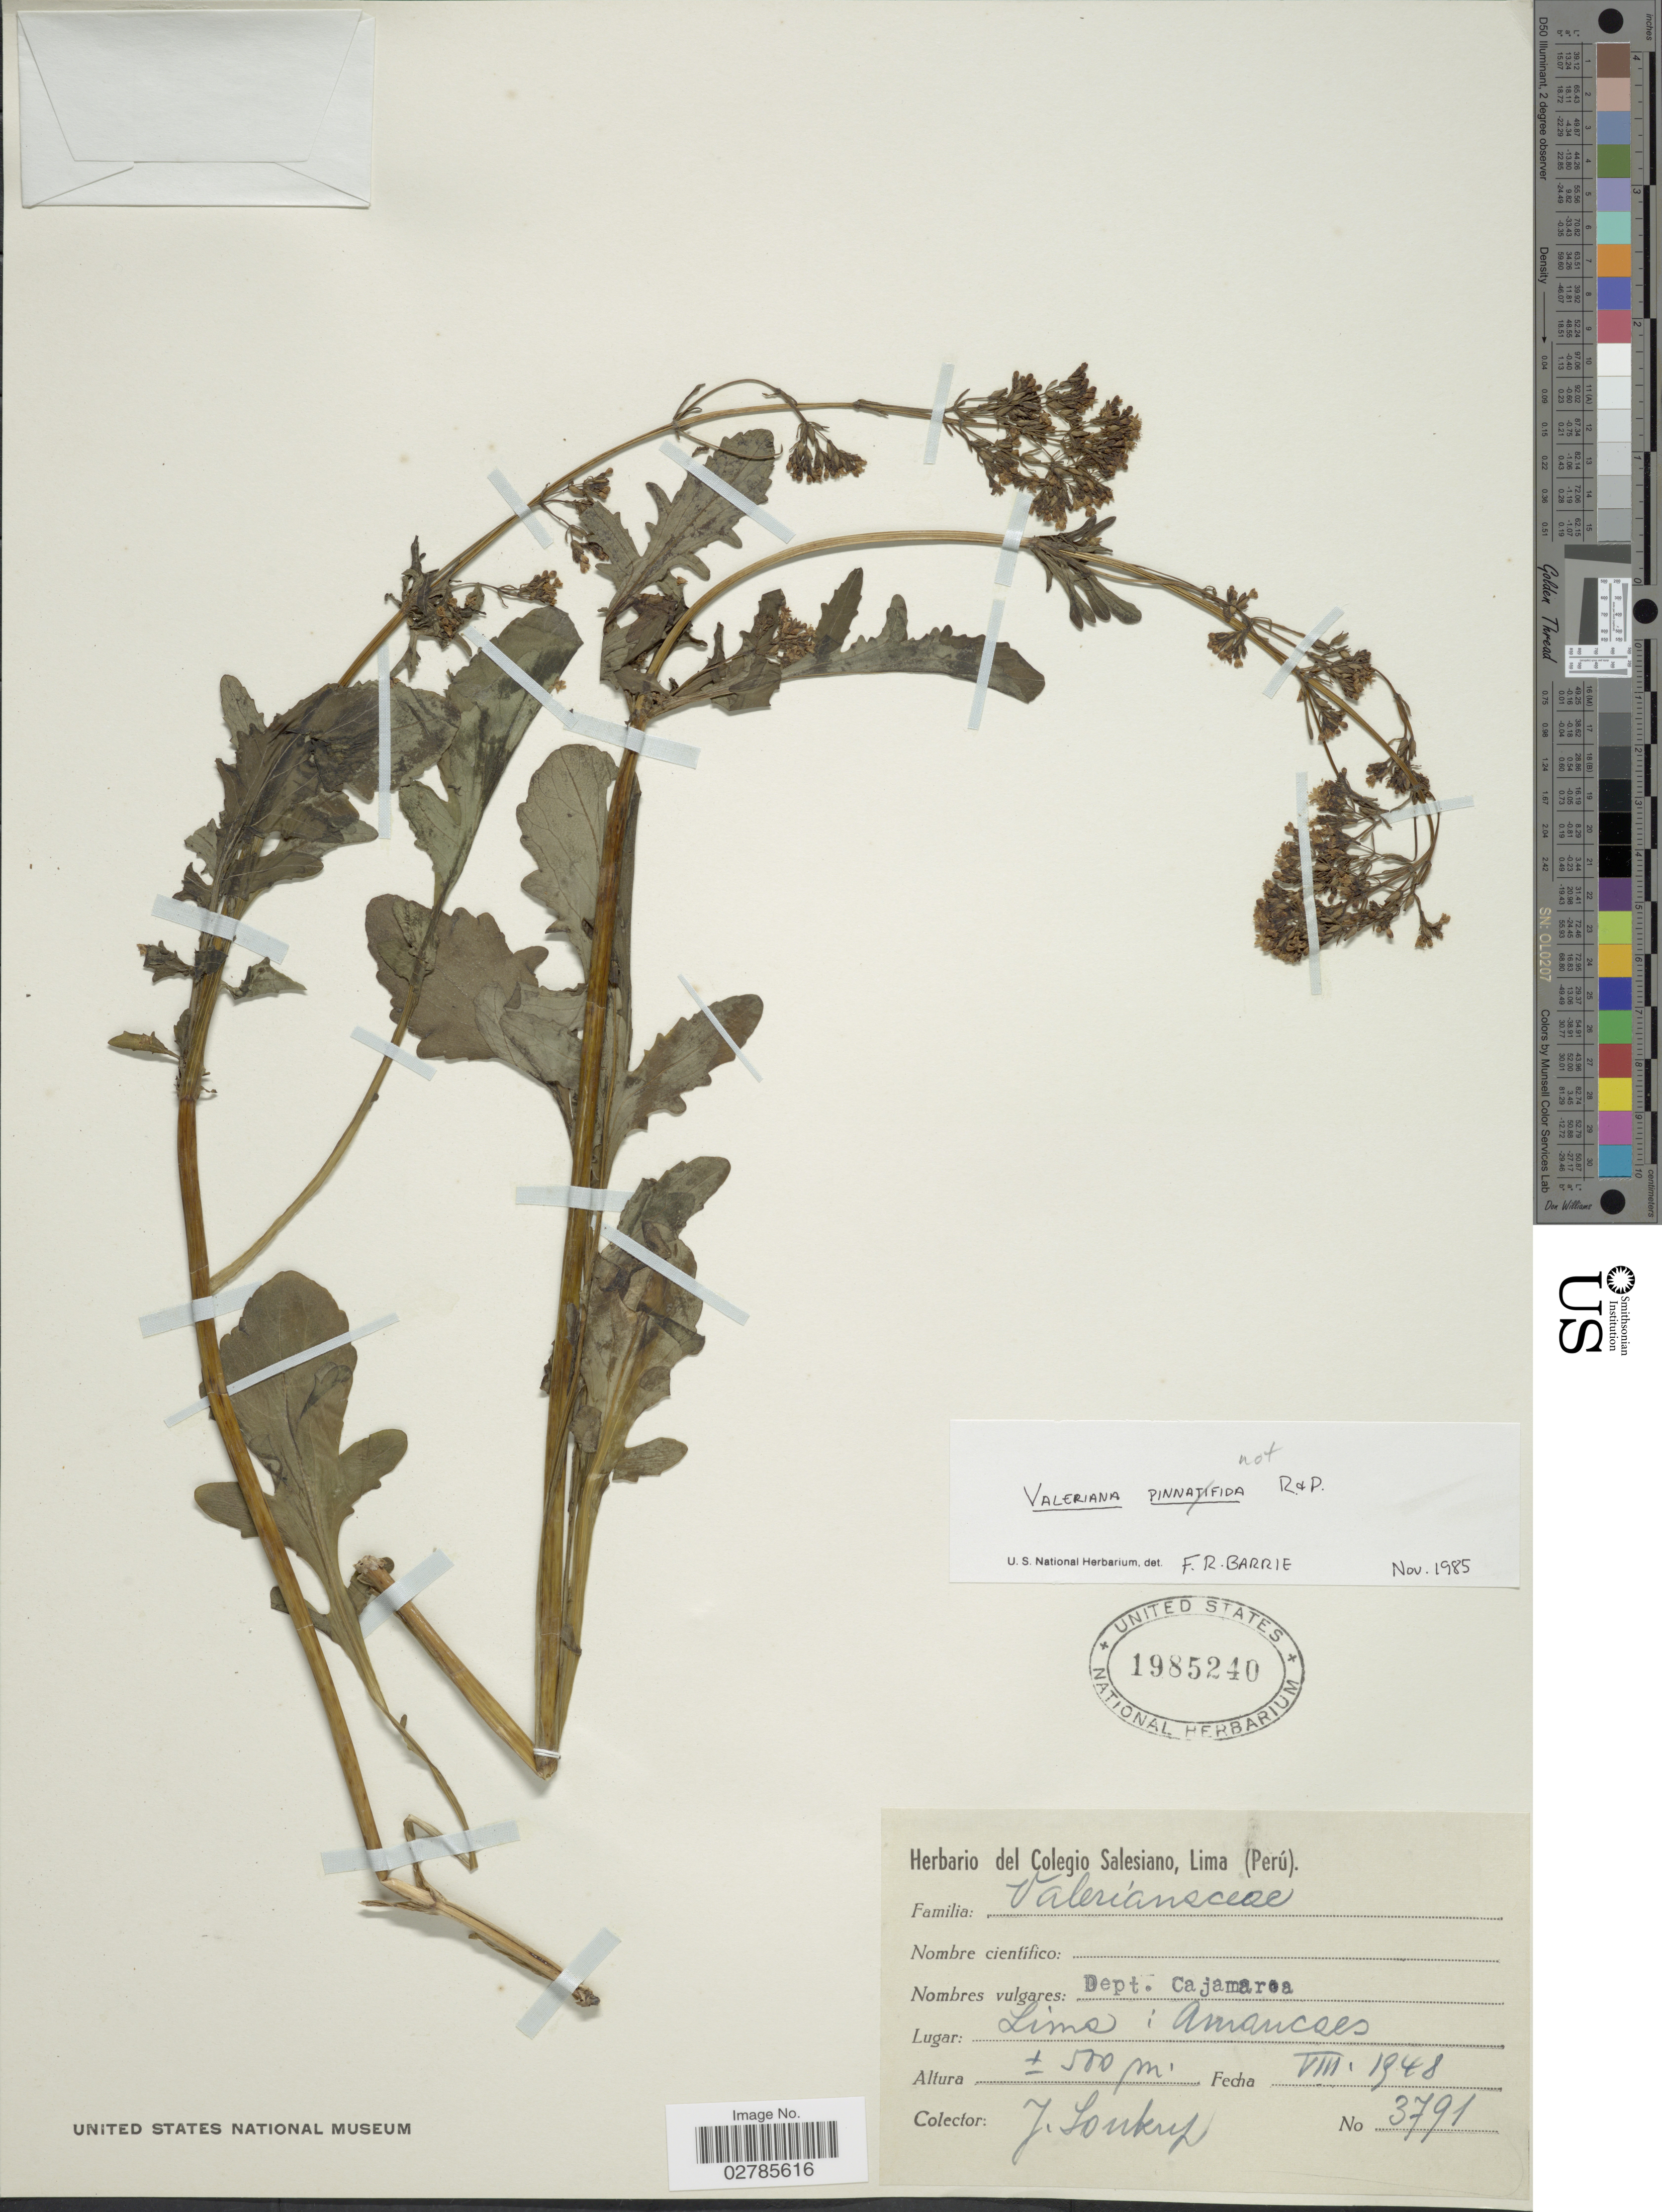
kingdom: Plantae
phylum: Tracheophyta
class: Magnoliopsida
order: Dipsacales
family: Caprifoliaceae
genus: Valeriana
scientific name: Valeriana sp.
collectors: J. Soukup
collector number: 3791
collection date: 1948-08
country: Peru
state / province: Cajamarca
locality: Dept. Cajamarca, Limo: Amancaes.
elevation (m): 500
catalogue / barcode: US 1985240